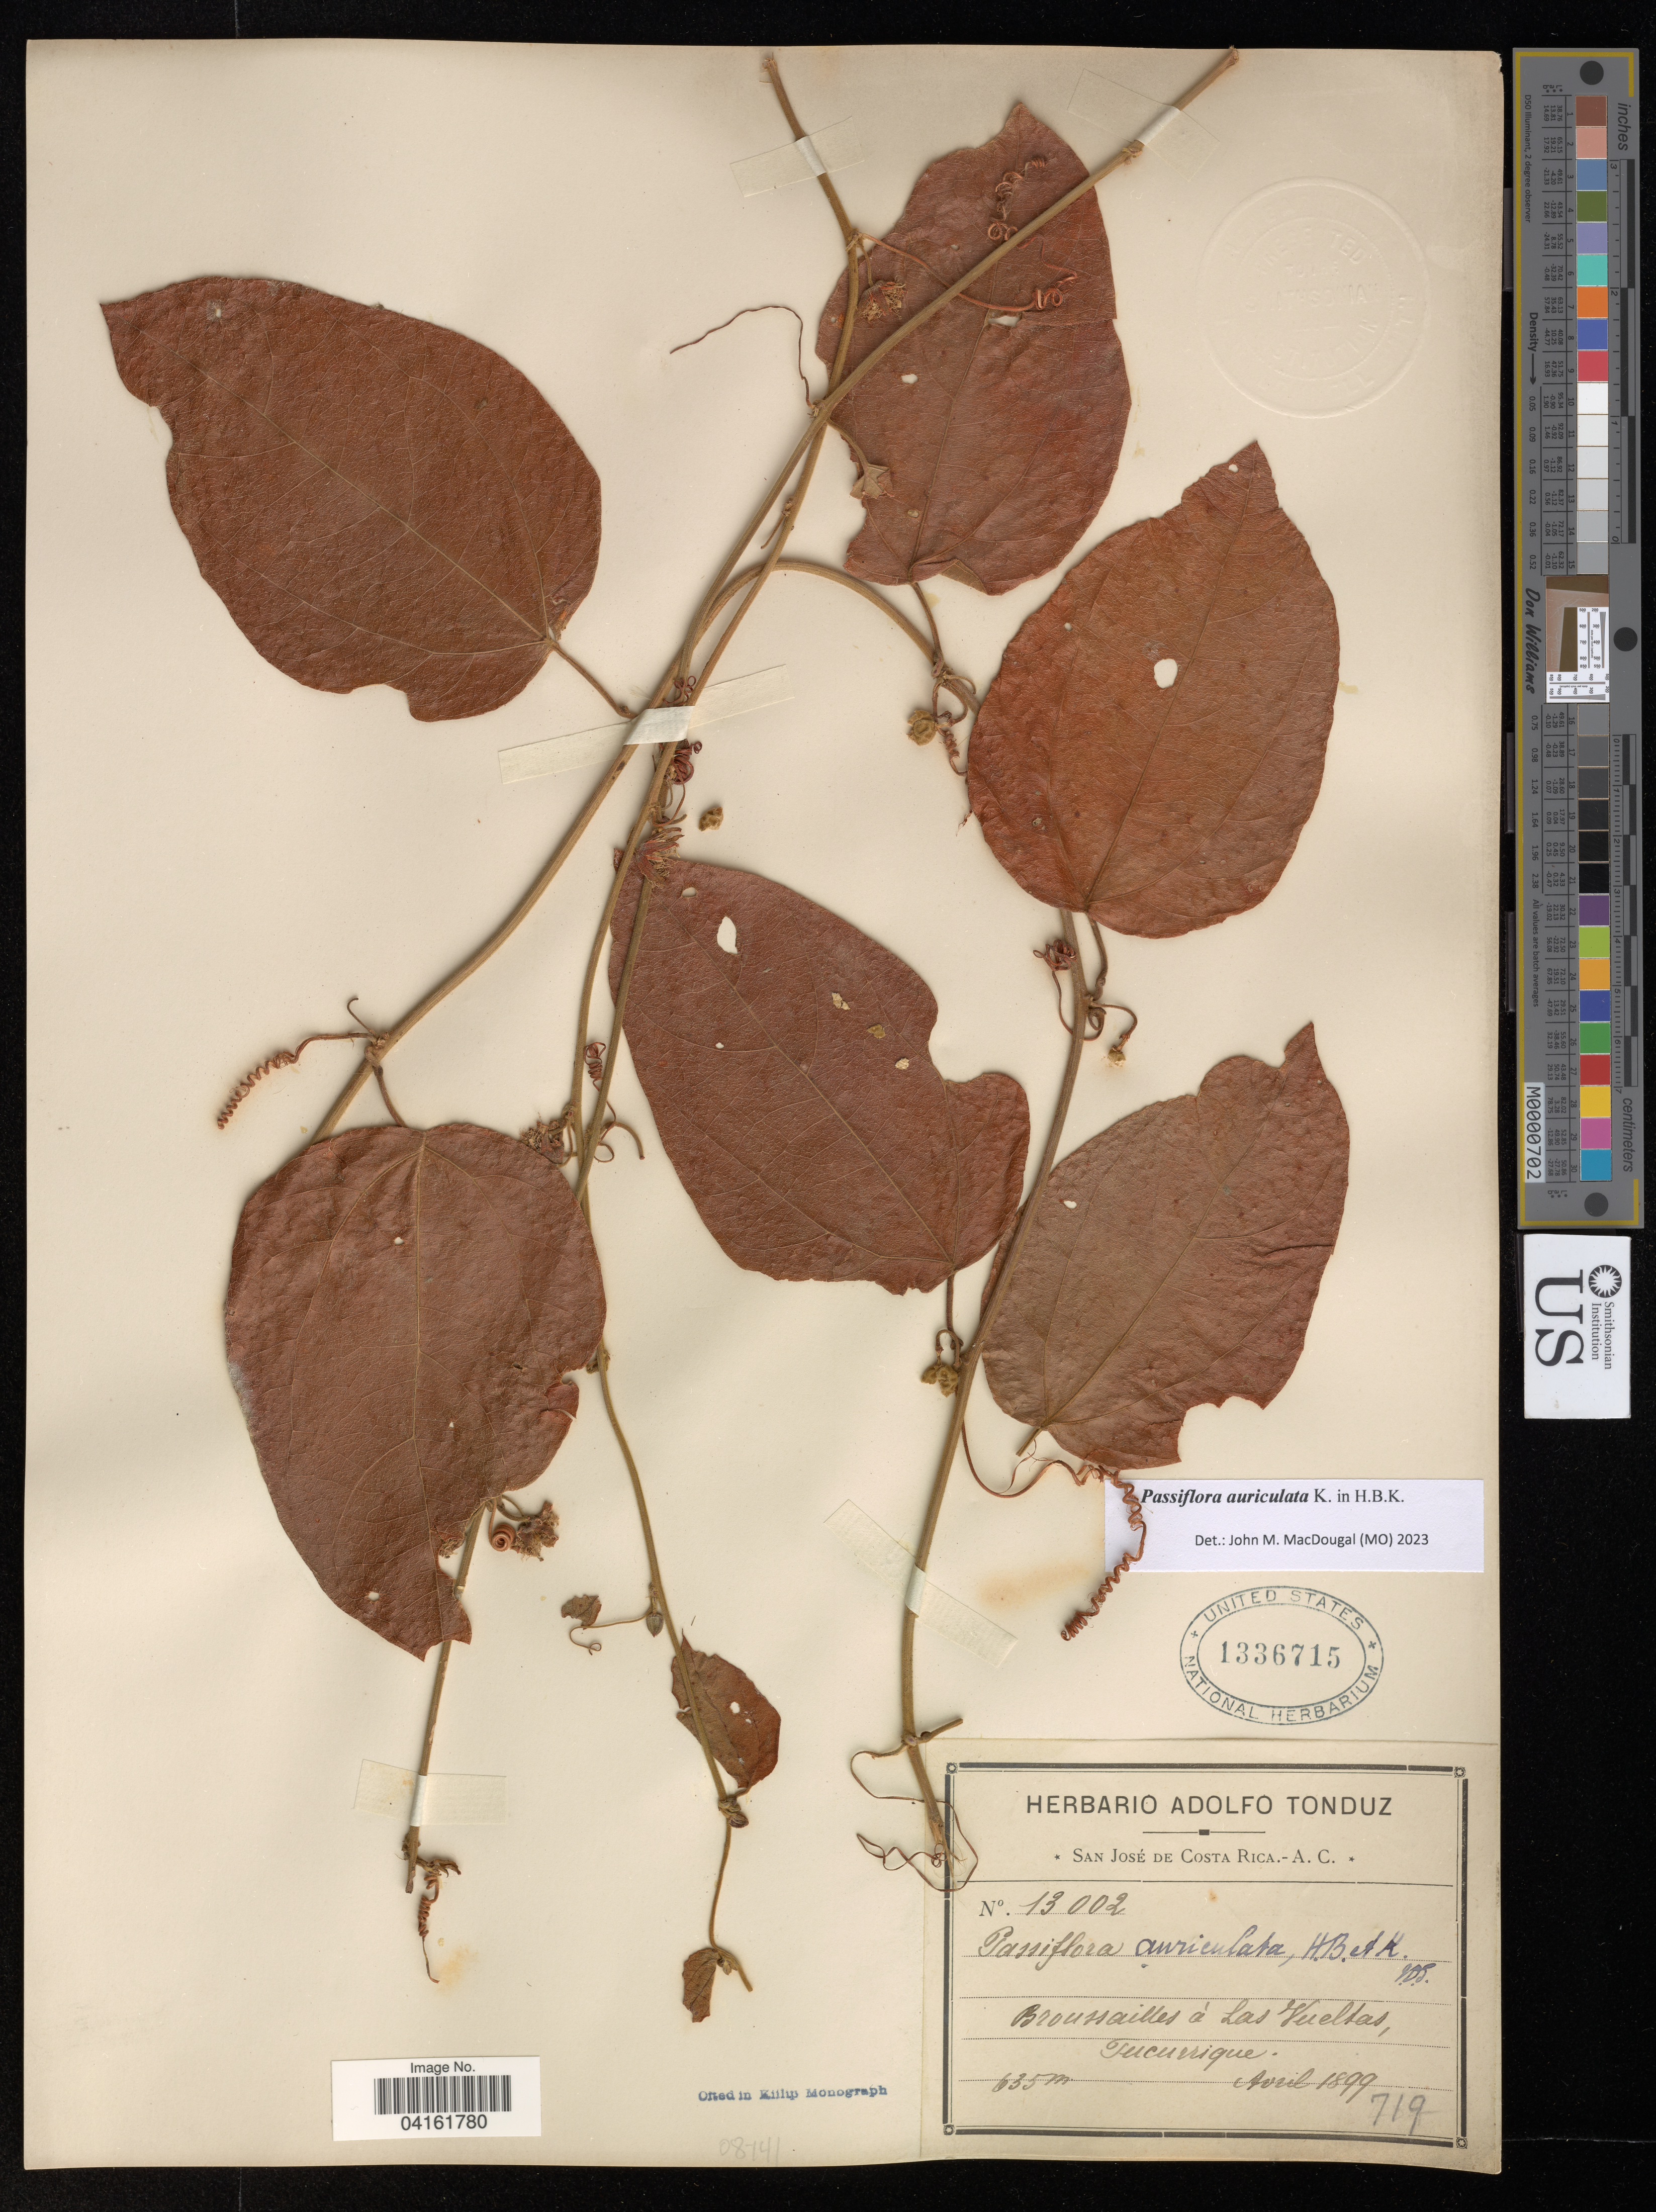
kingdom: Plantae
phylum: Tracheophyta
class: Magnoliopsida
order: Malpighiales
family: Passifloraceae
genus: Passiflora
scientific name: Passiflora auriculata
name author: Kunth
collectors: ex Herb. Adolfo Tonduz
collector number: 13002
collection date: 1899-04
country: Costa Rica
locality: Broussailles à Las Vueltas, Tucurrique.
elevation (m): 635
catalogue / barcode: US 1336715